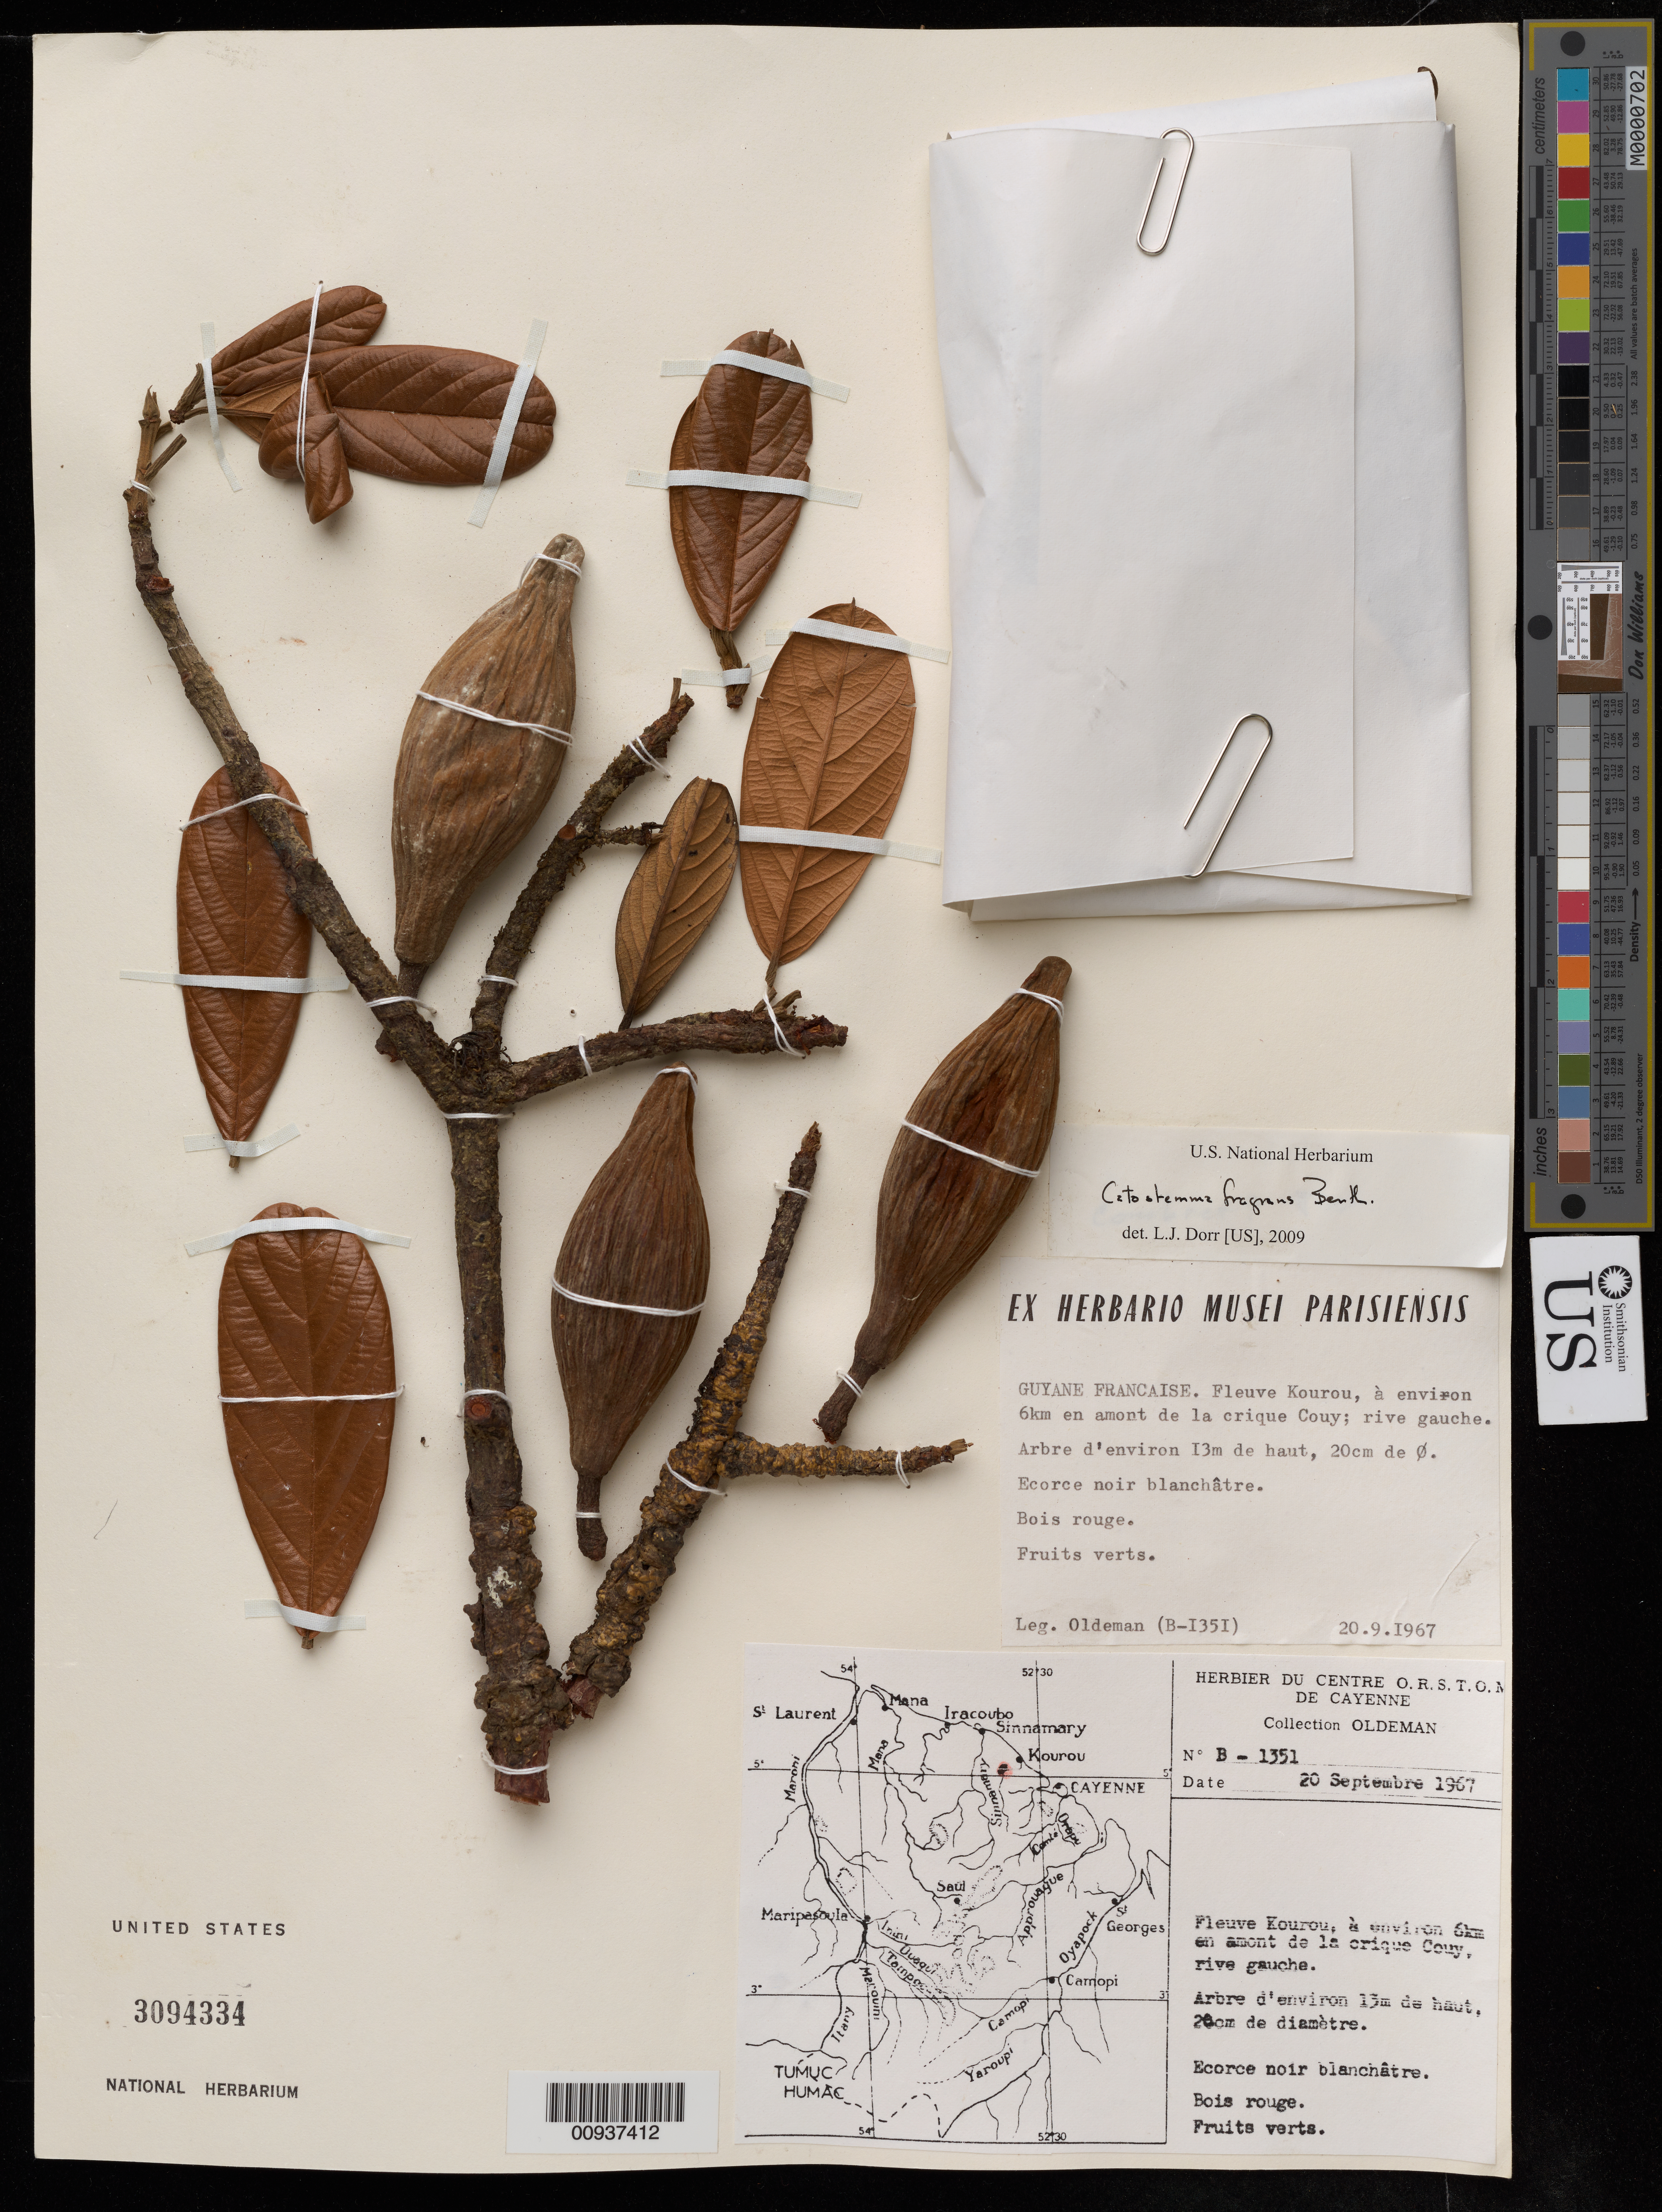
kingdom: Plantae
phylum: Tracheophyta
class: Magnoliopsida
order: Malvales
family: Malvaceae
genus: Catostemma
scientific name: Catostemma fragrans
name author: Benth.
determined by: Dorr, L. J., (BOT), Smithsonian Institution - National Museum of Natural History (UNITED STATES)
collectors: R. Oldeman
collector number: B 1351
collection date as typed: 20-Sep-67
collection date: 1967-09-20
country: French Guiana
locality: Fleuve Kourou, à env. 5.5 km en amont de la crique Couy, rive droite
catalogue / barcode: US 3094334